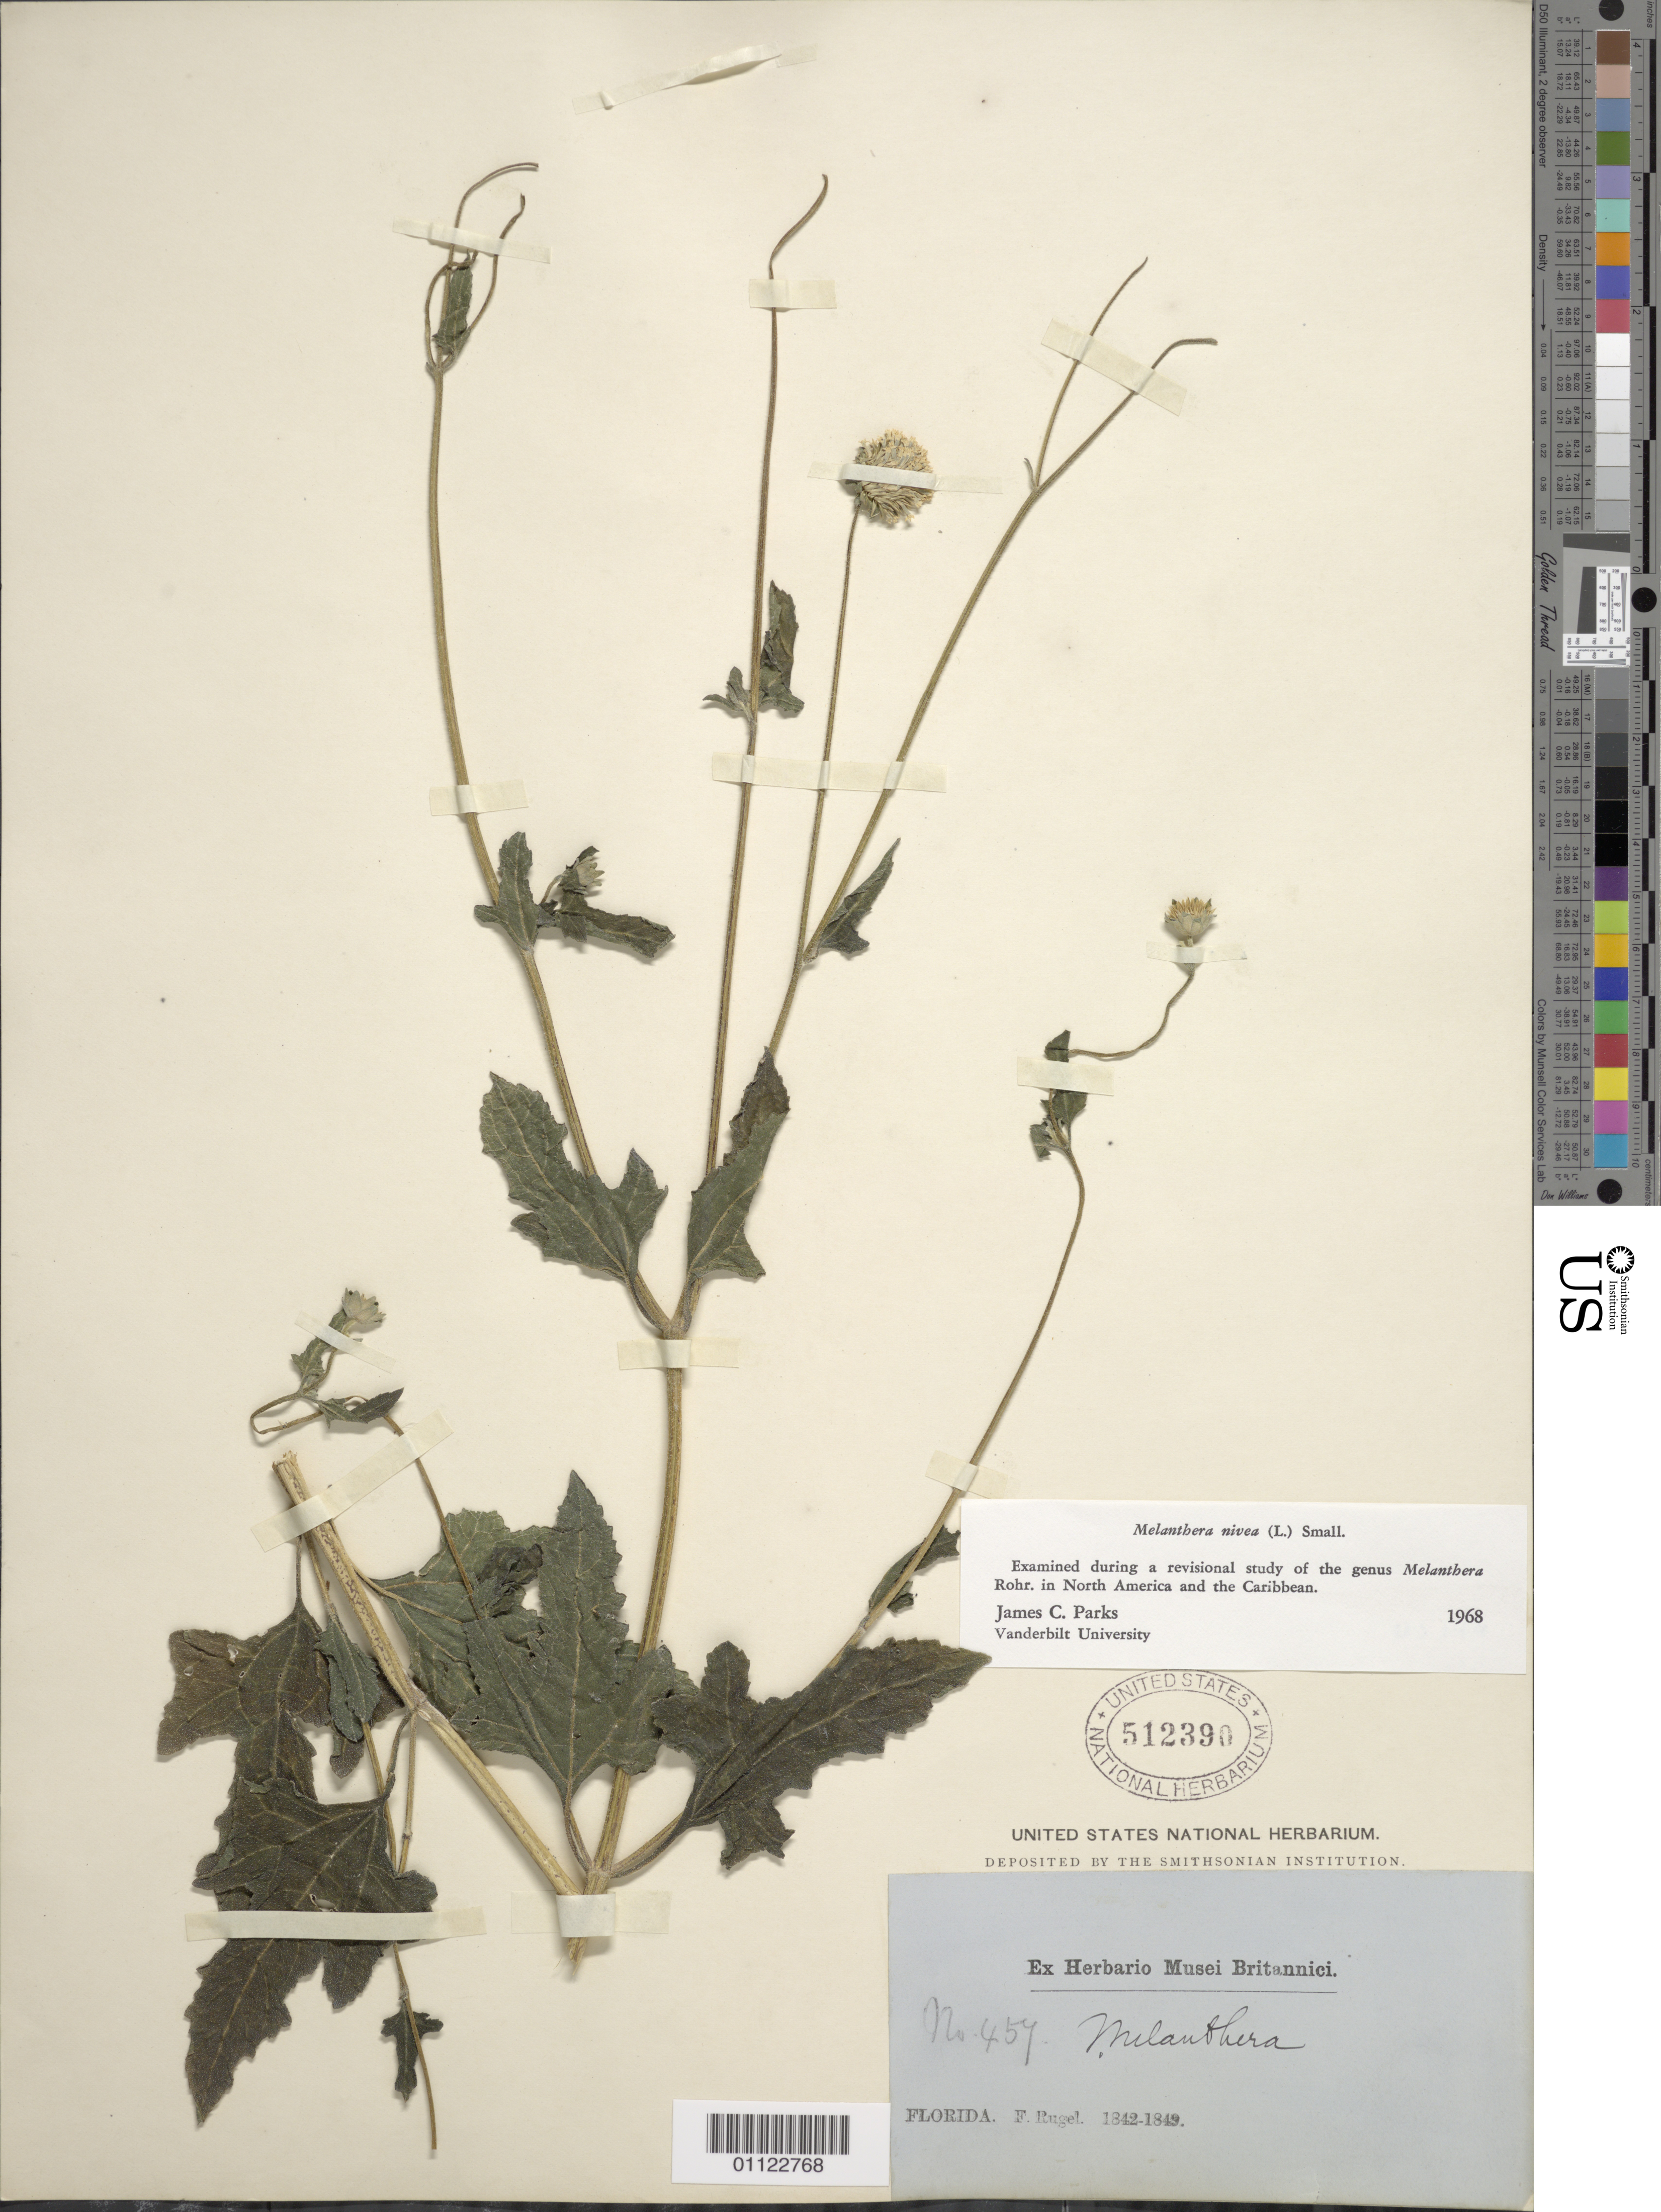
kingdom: Plantae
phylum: Tracheophyta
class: Magnoliopsida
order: Asterales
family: Asteraceae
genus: Melanthera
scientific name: Melanthera nivea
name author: (L.) Small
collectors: F. Rugel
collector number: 457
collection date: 1842/1849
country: United States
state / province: Florida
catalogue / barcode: US 512390